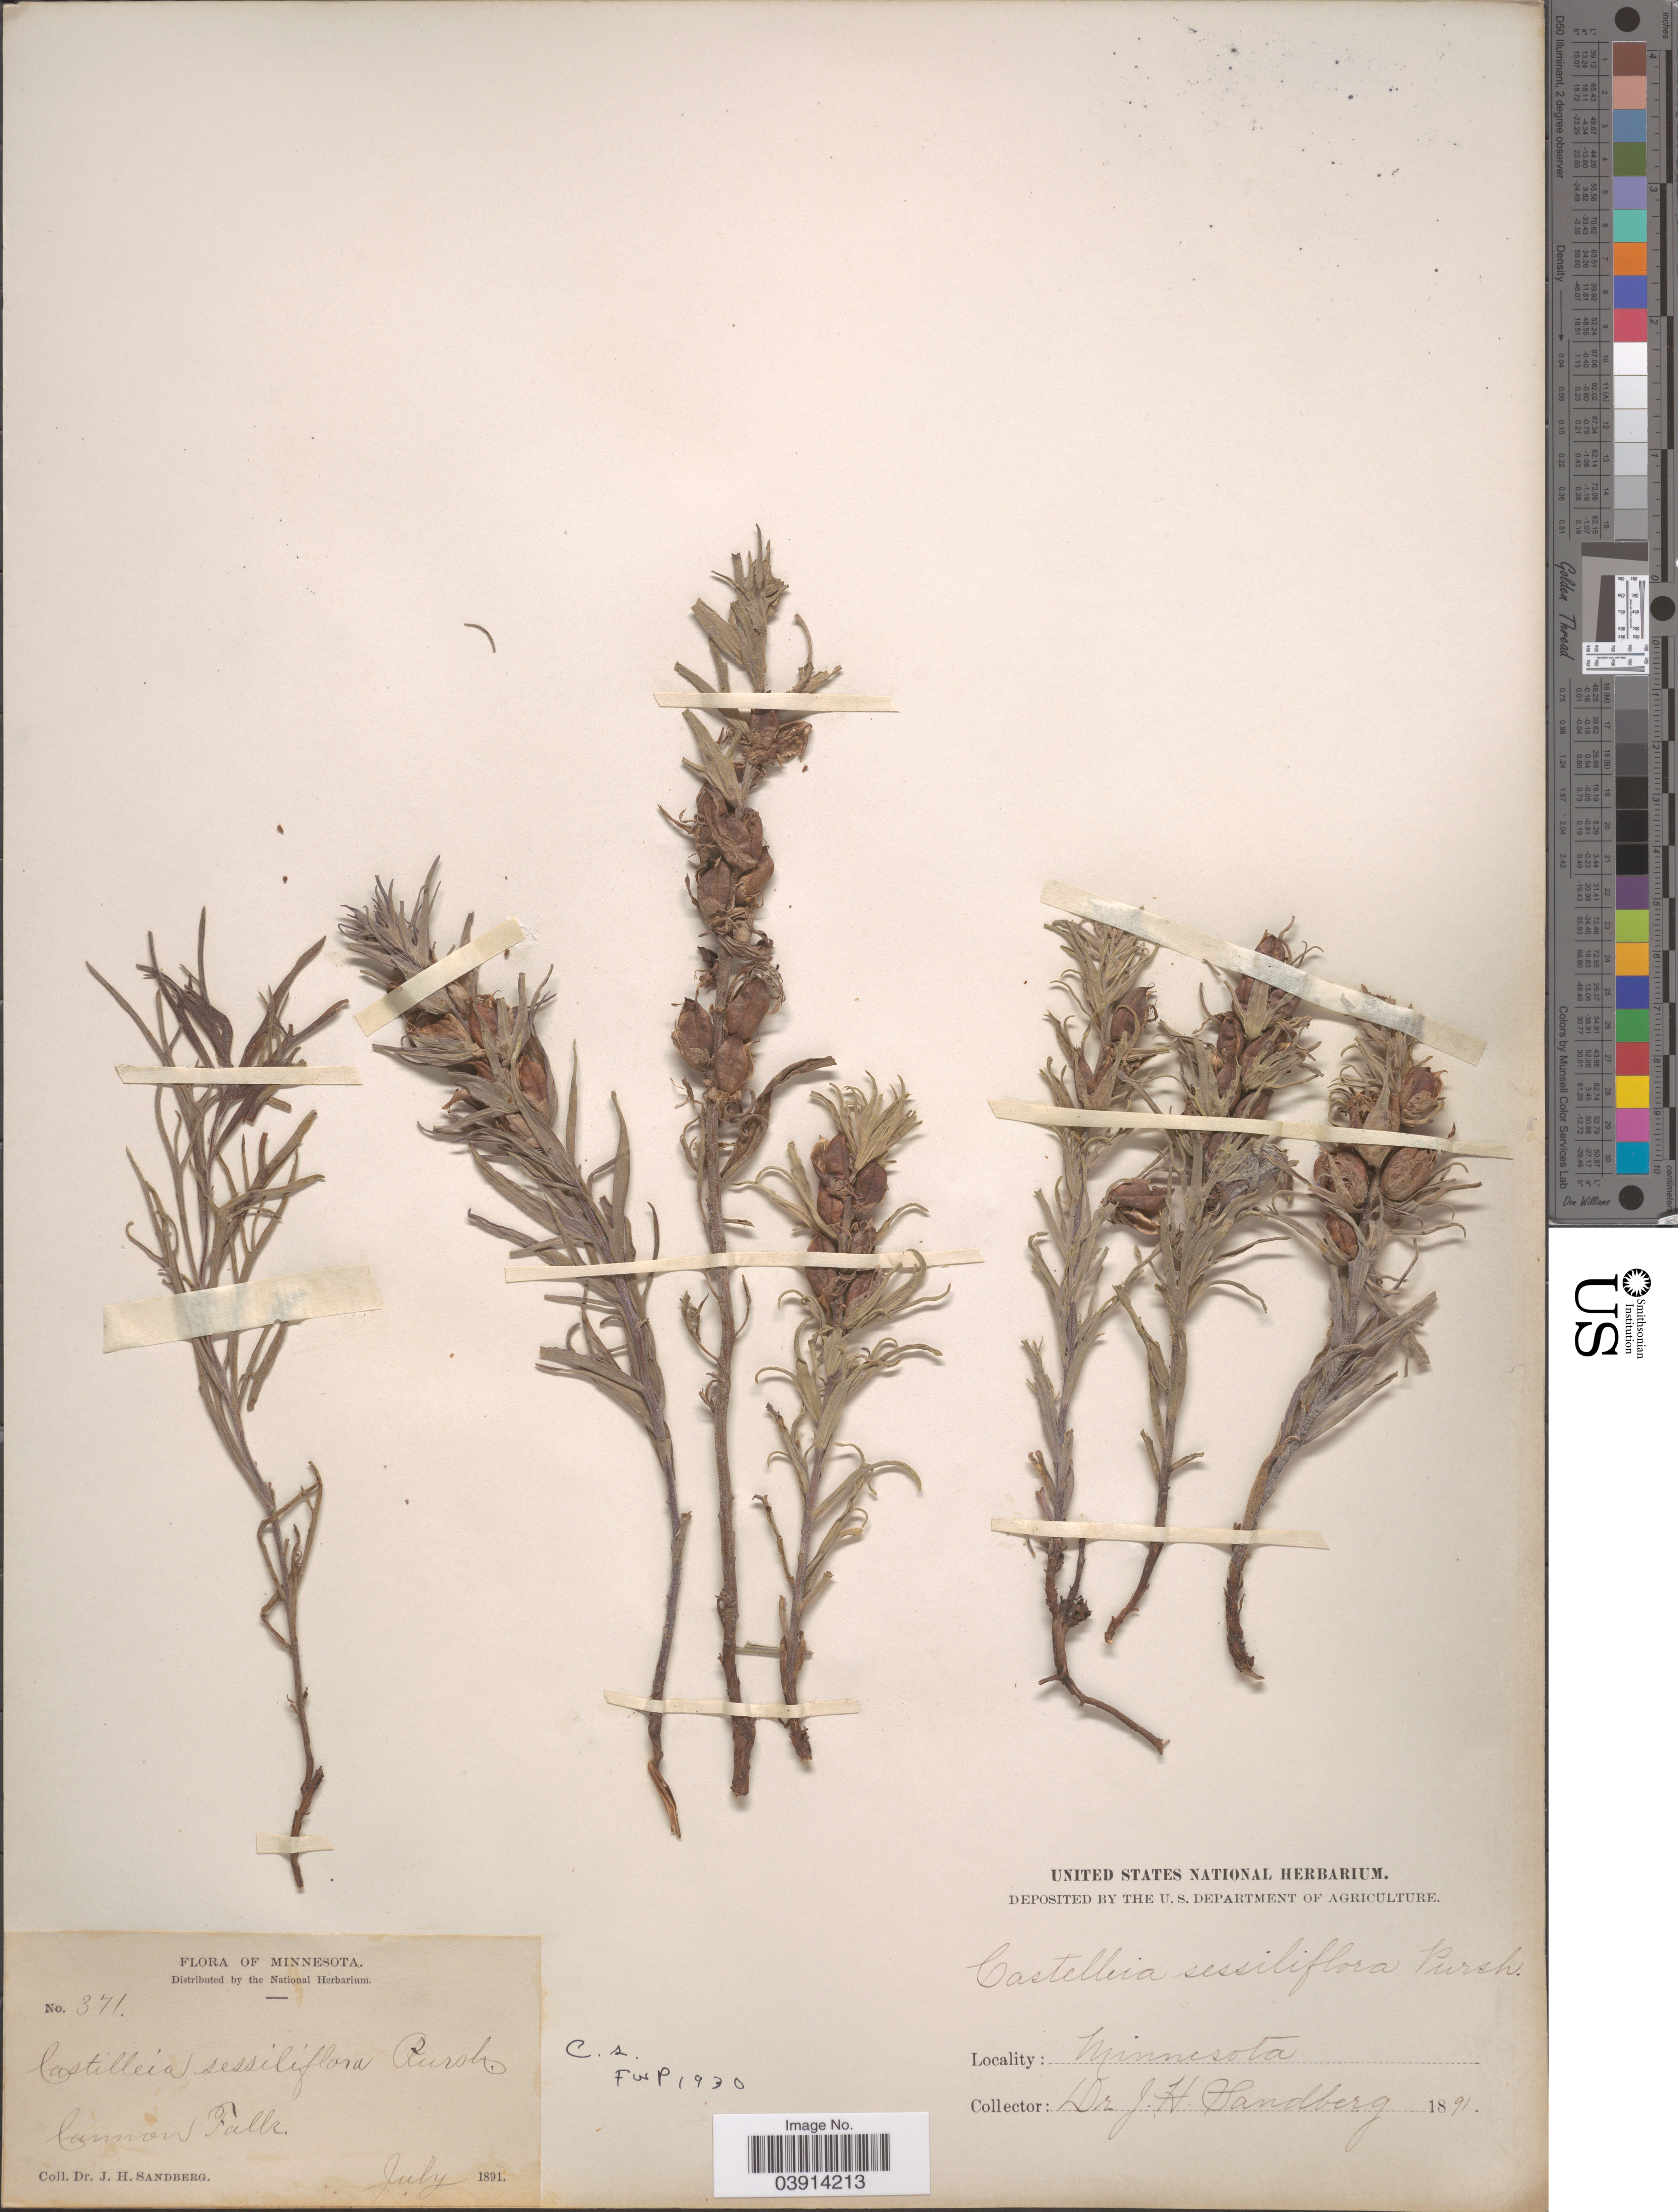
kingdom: Plantae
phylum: Tracheophyta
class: Magnoliopsida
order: Lamiales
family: Orobanchaceae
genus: Castilleja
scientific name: Castilleja sessiliflora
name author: Pursh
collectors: J. H. Sandberg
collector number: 371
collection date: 1891-07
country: United States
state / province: Minnesota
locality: Cannon Falls.